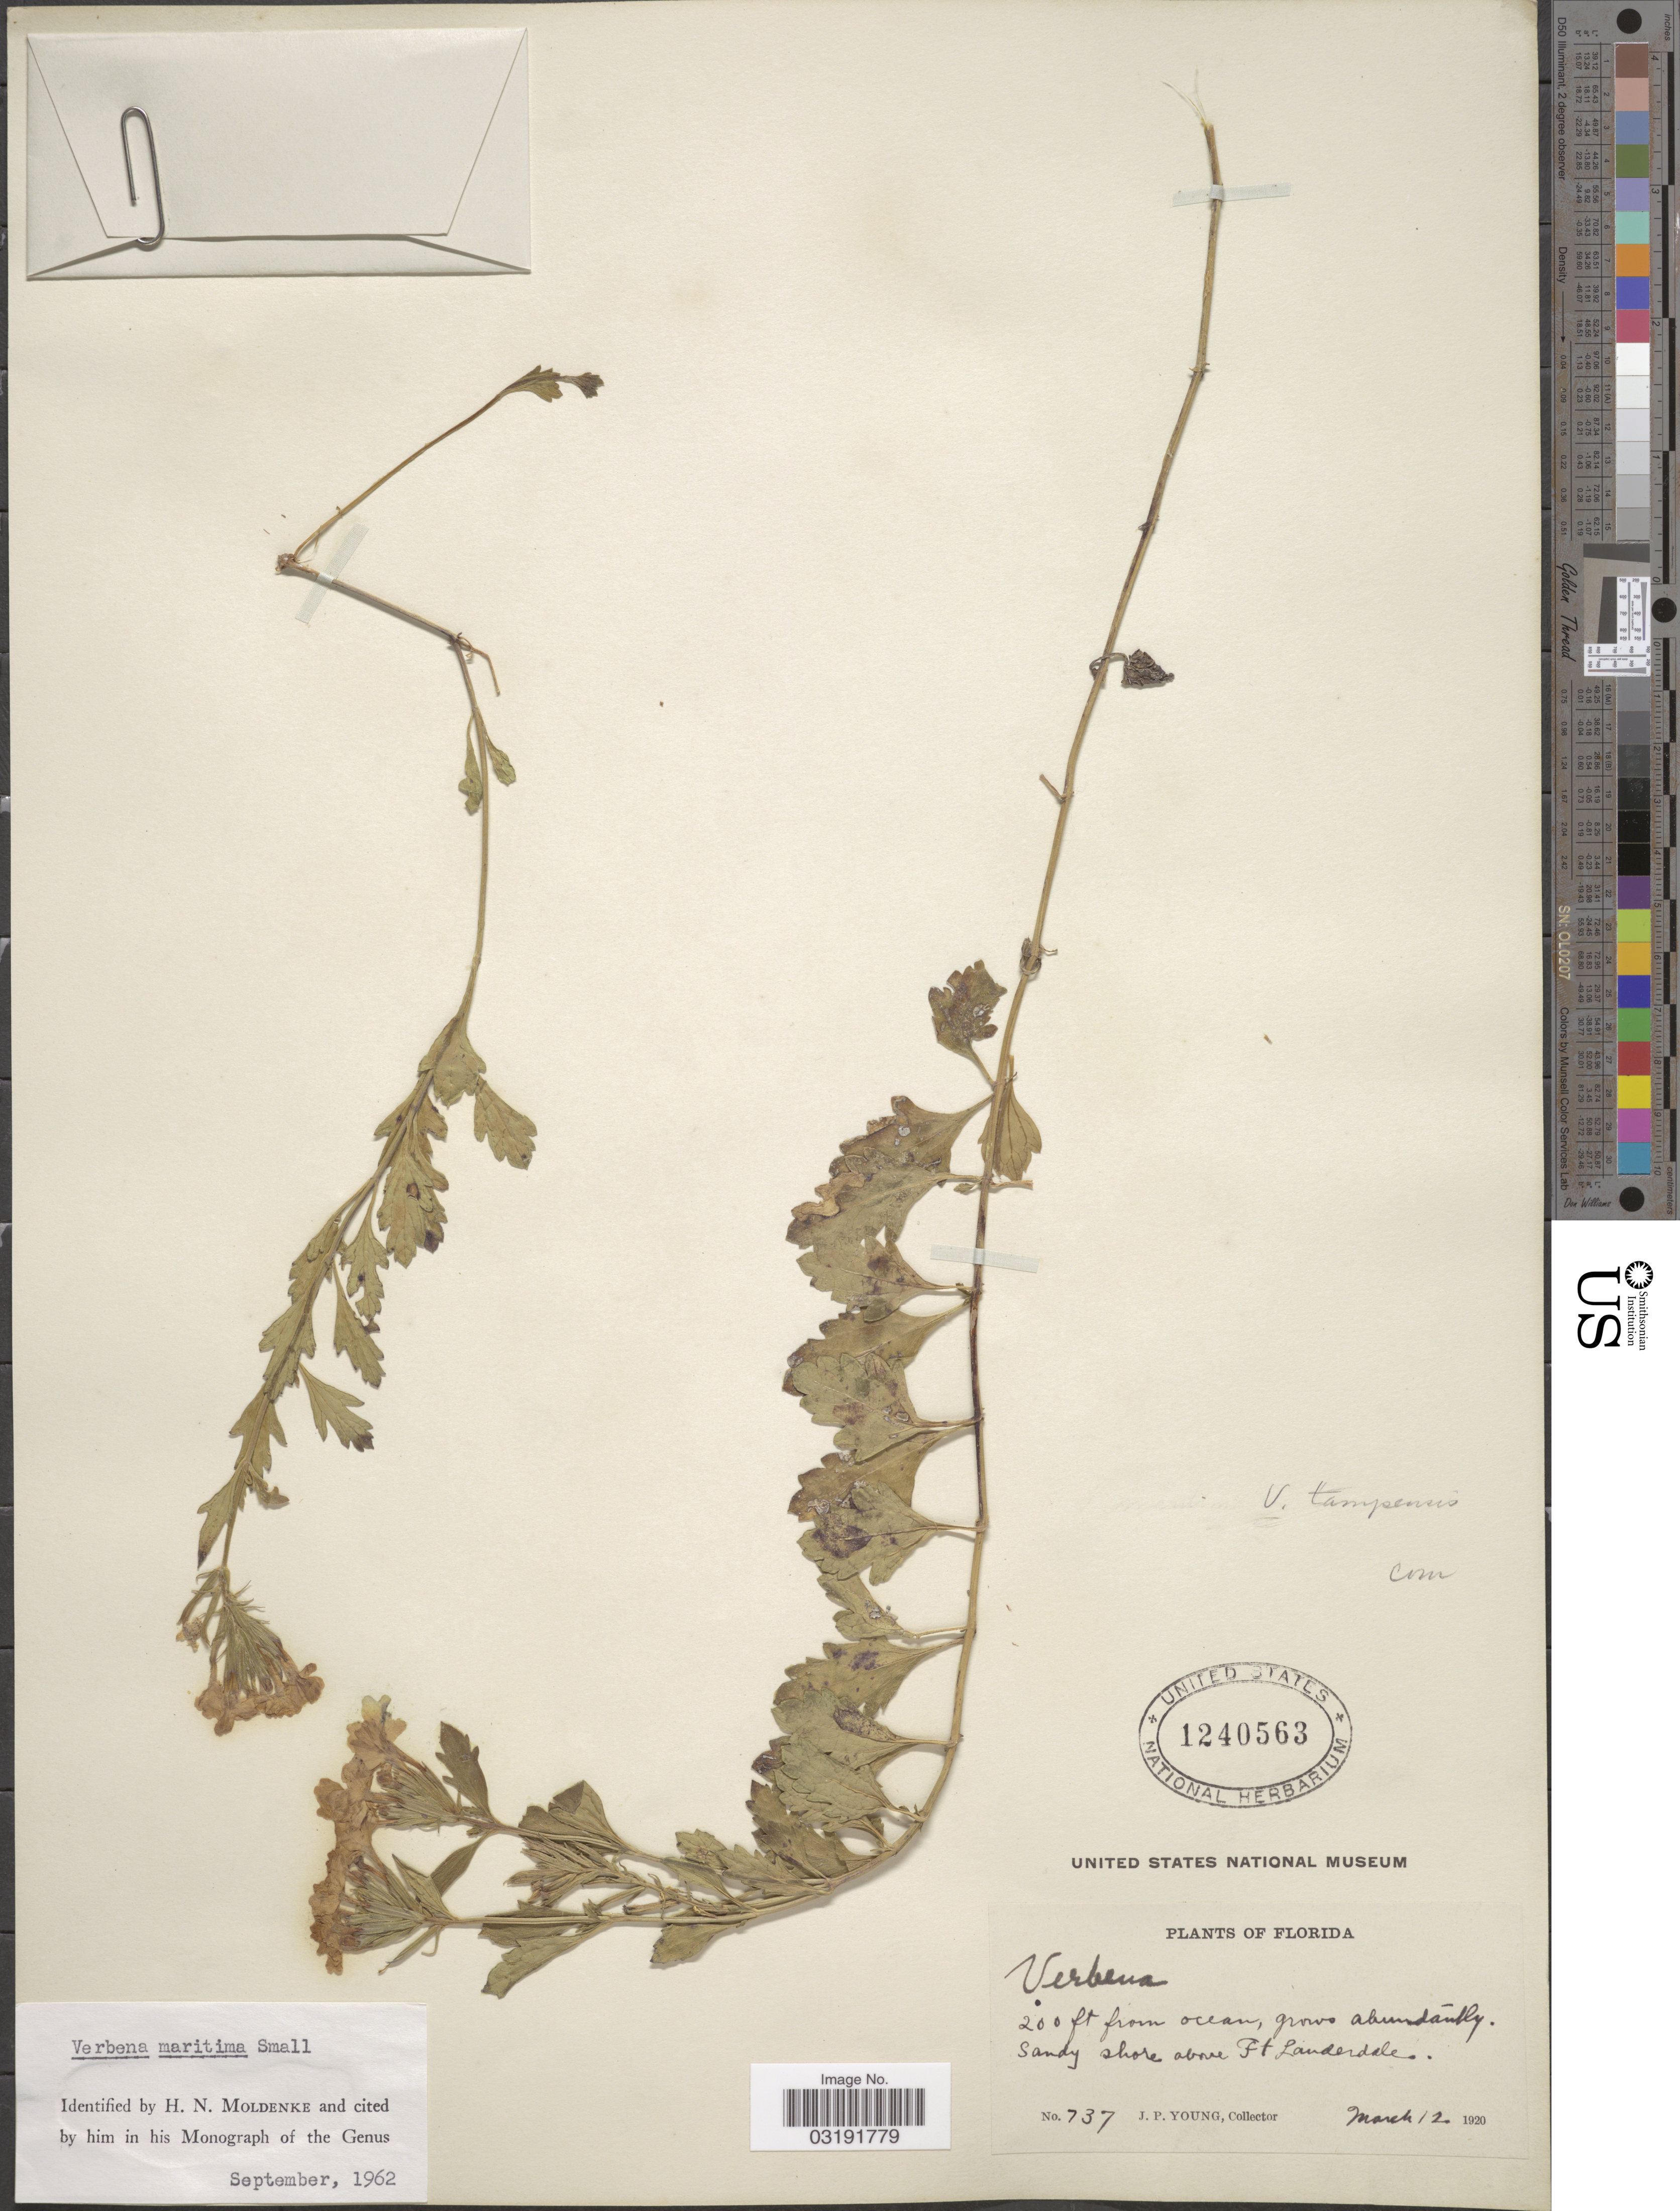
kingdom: Plantae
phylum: Tracheophyta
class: Magnoliopsida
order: Lamiales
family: Verbenaceae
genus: Verbena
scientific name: Verbena maritima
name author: Small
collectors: J. P. Young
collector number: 737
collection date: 1920-03-12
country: United States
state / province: Florida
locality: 200 ft from ocean. Sandy shore above Ft Landerdale.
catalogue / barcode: US 1240563